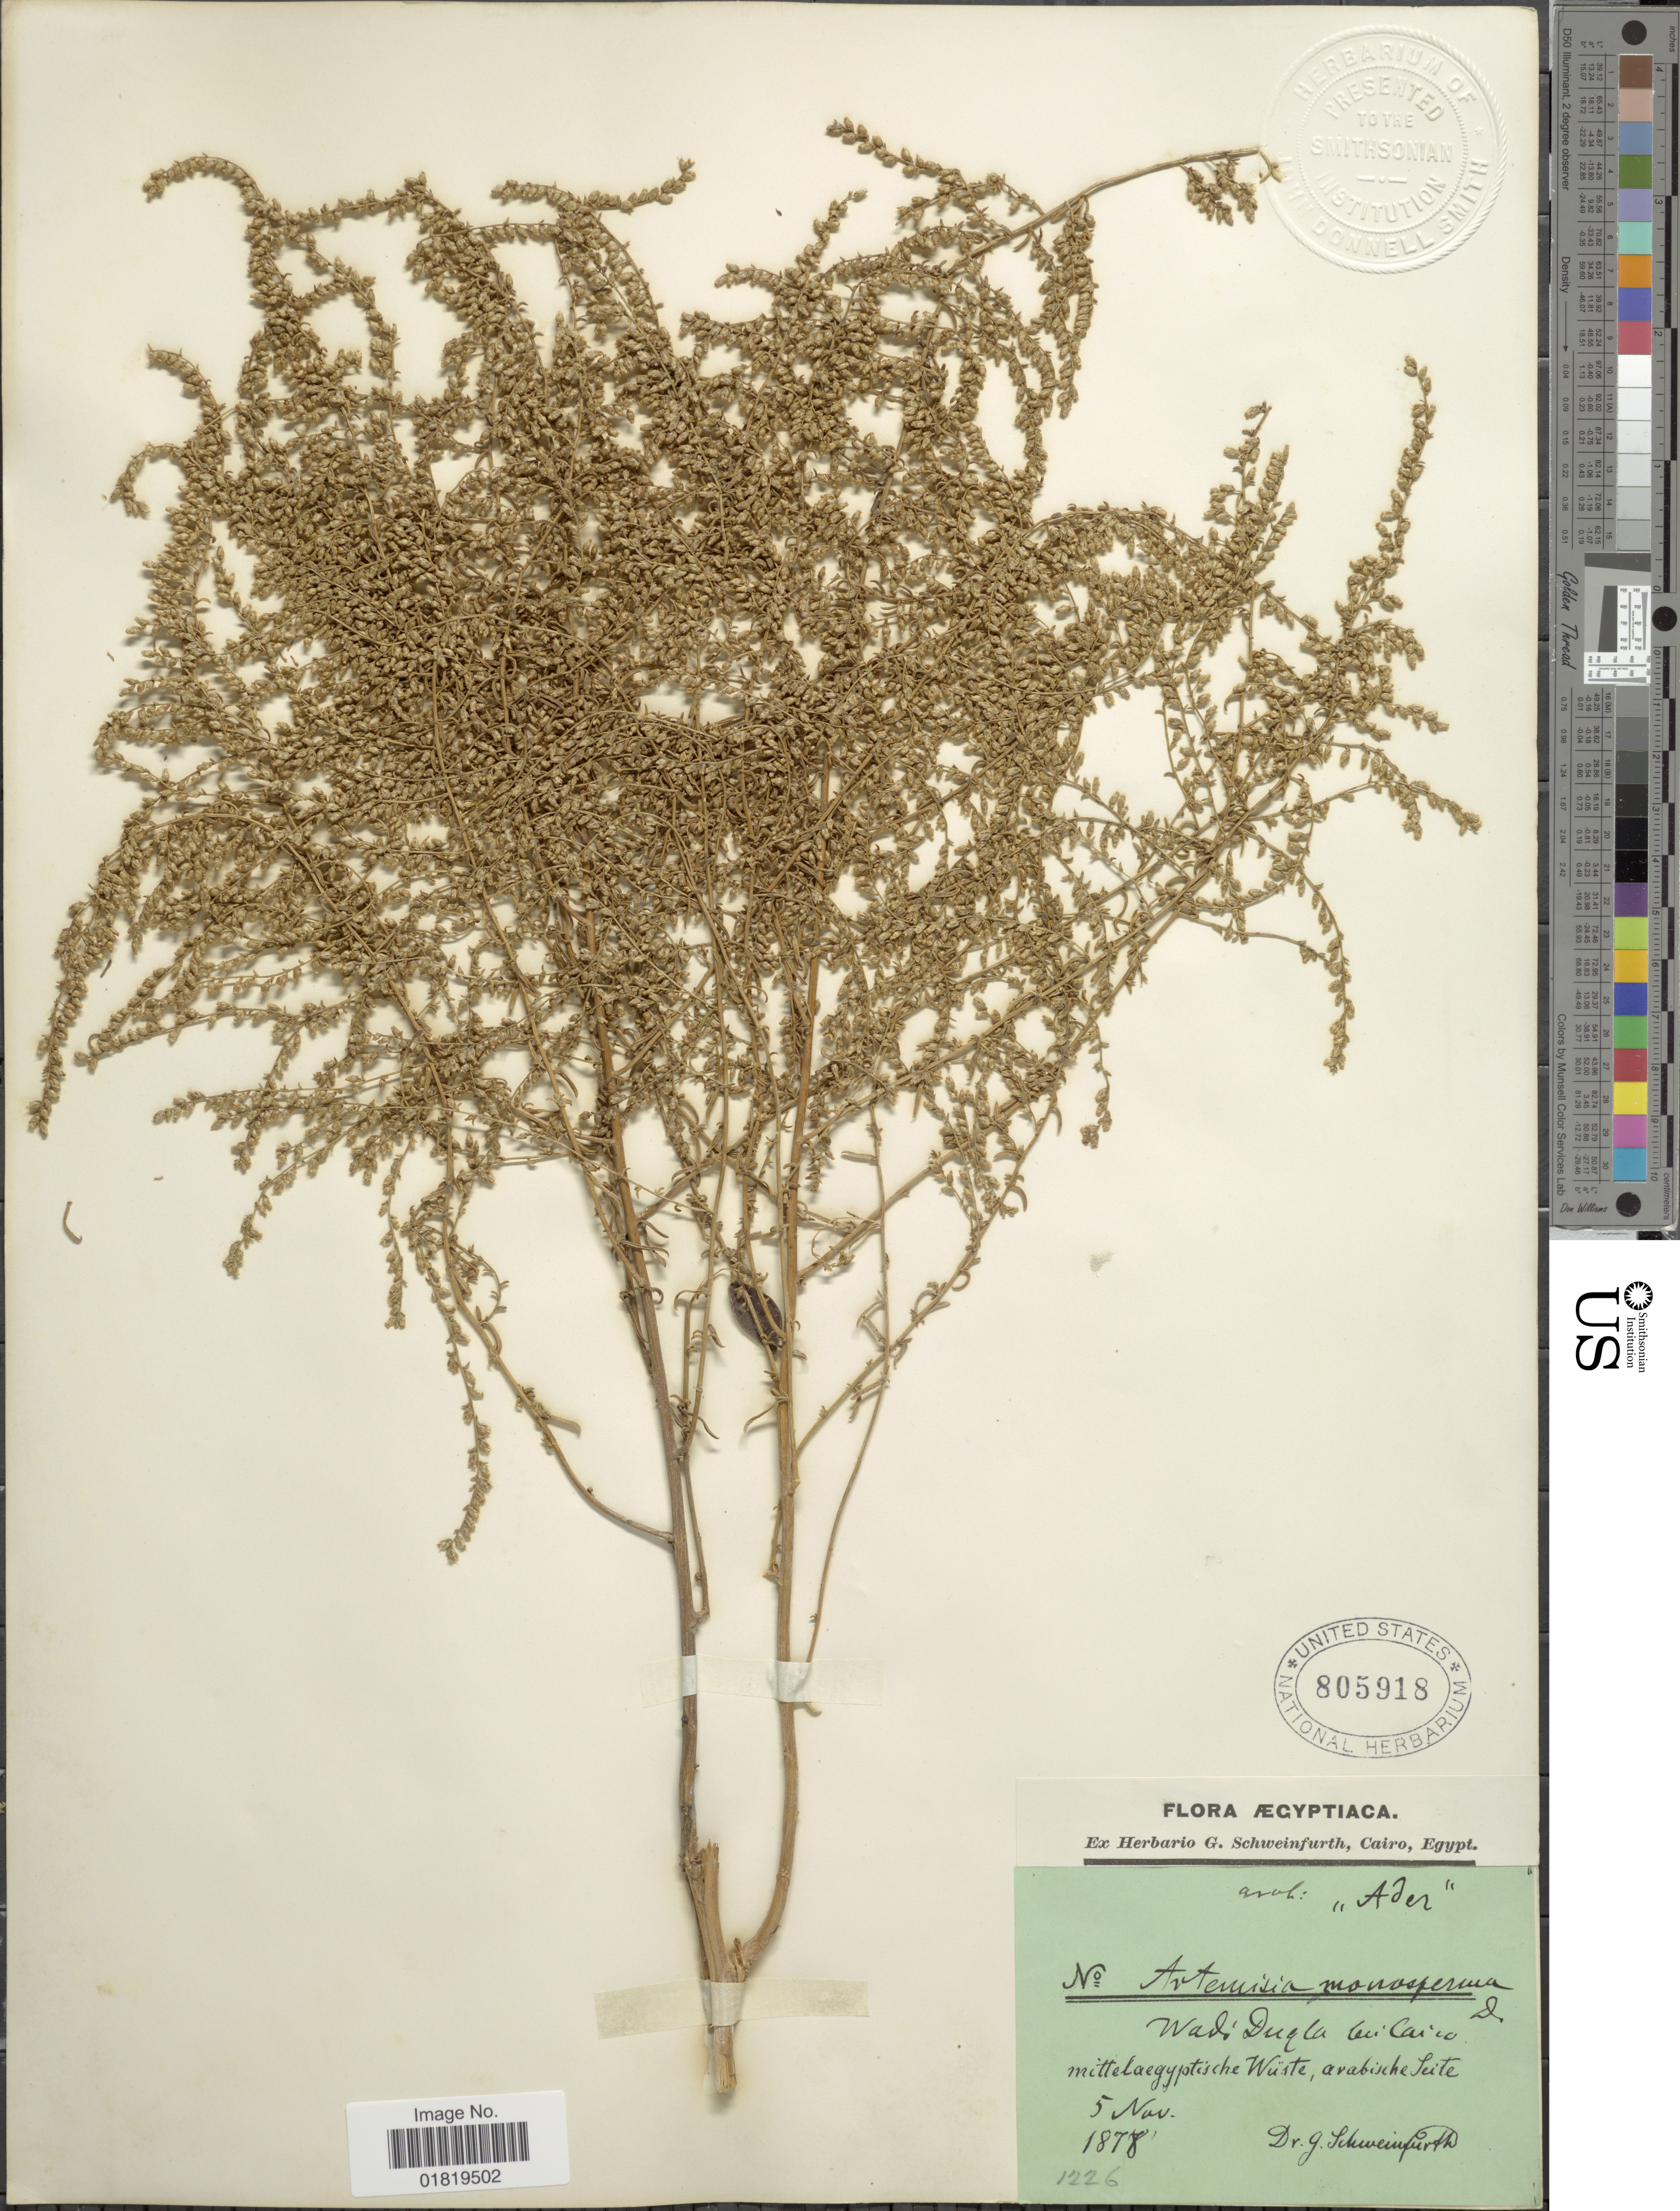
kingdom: Plantae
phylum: Tracheophyta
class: Magnoliopsida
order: Asterales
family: Asteraceae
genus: Artemisia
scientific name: Artemisia monosperma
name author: Delile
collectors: G. A. Schweinfurth (herbarium)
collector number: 1226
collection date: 1878-11-05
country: Egypt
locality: Mittelaegyptische Wuste, arabische Seite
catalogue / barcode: US 805918